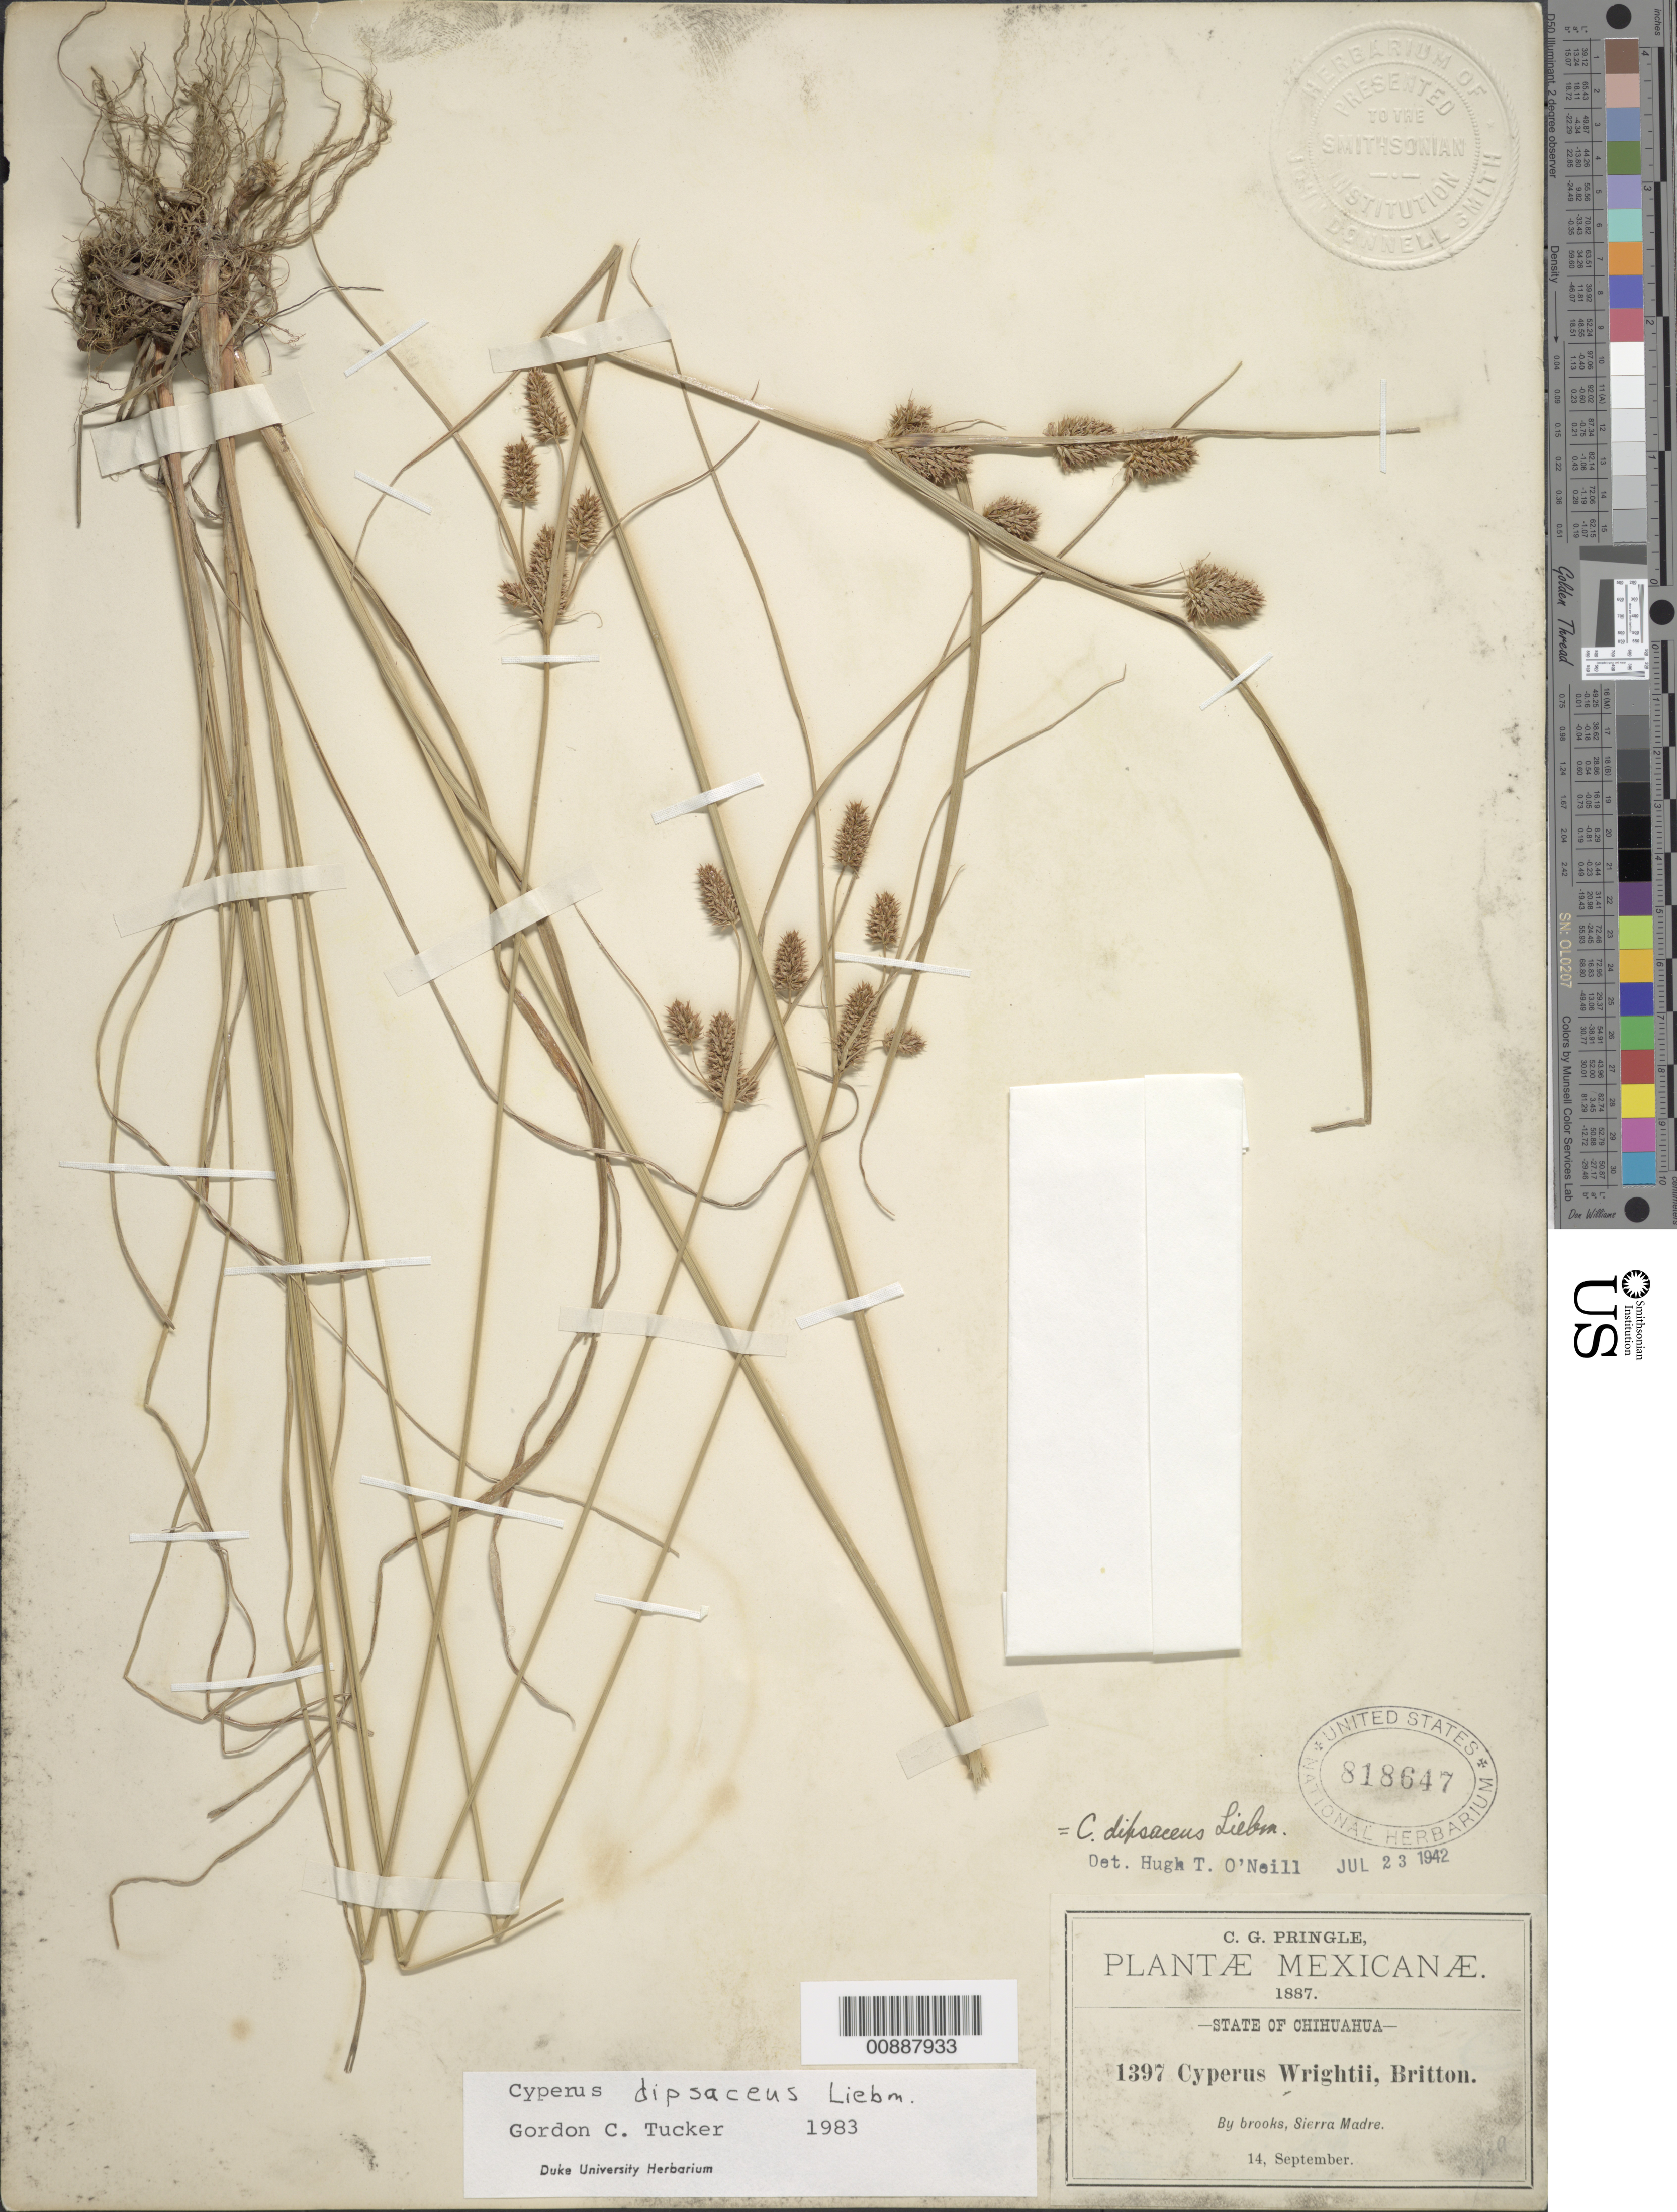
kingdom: Plantae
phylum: Tracheophyta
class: Liliopsida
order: Poales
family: Cyperaceae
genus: Cyperus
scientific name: Cyperus dipsaceus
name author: Liebm.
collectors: C. G. Pringle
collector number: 1397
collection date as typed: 14 Sep 1887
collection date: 1887-09-14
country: Mexico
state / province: Chihuahua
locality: Sierra Madre, Chihuahua.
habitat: By brooks.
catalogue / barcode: US 818647